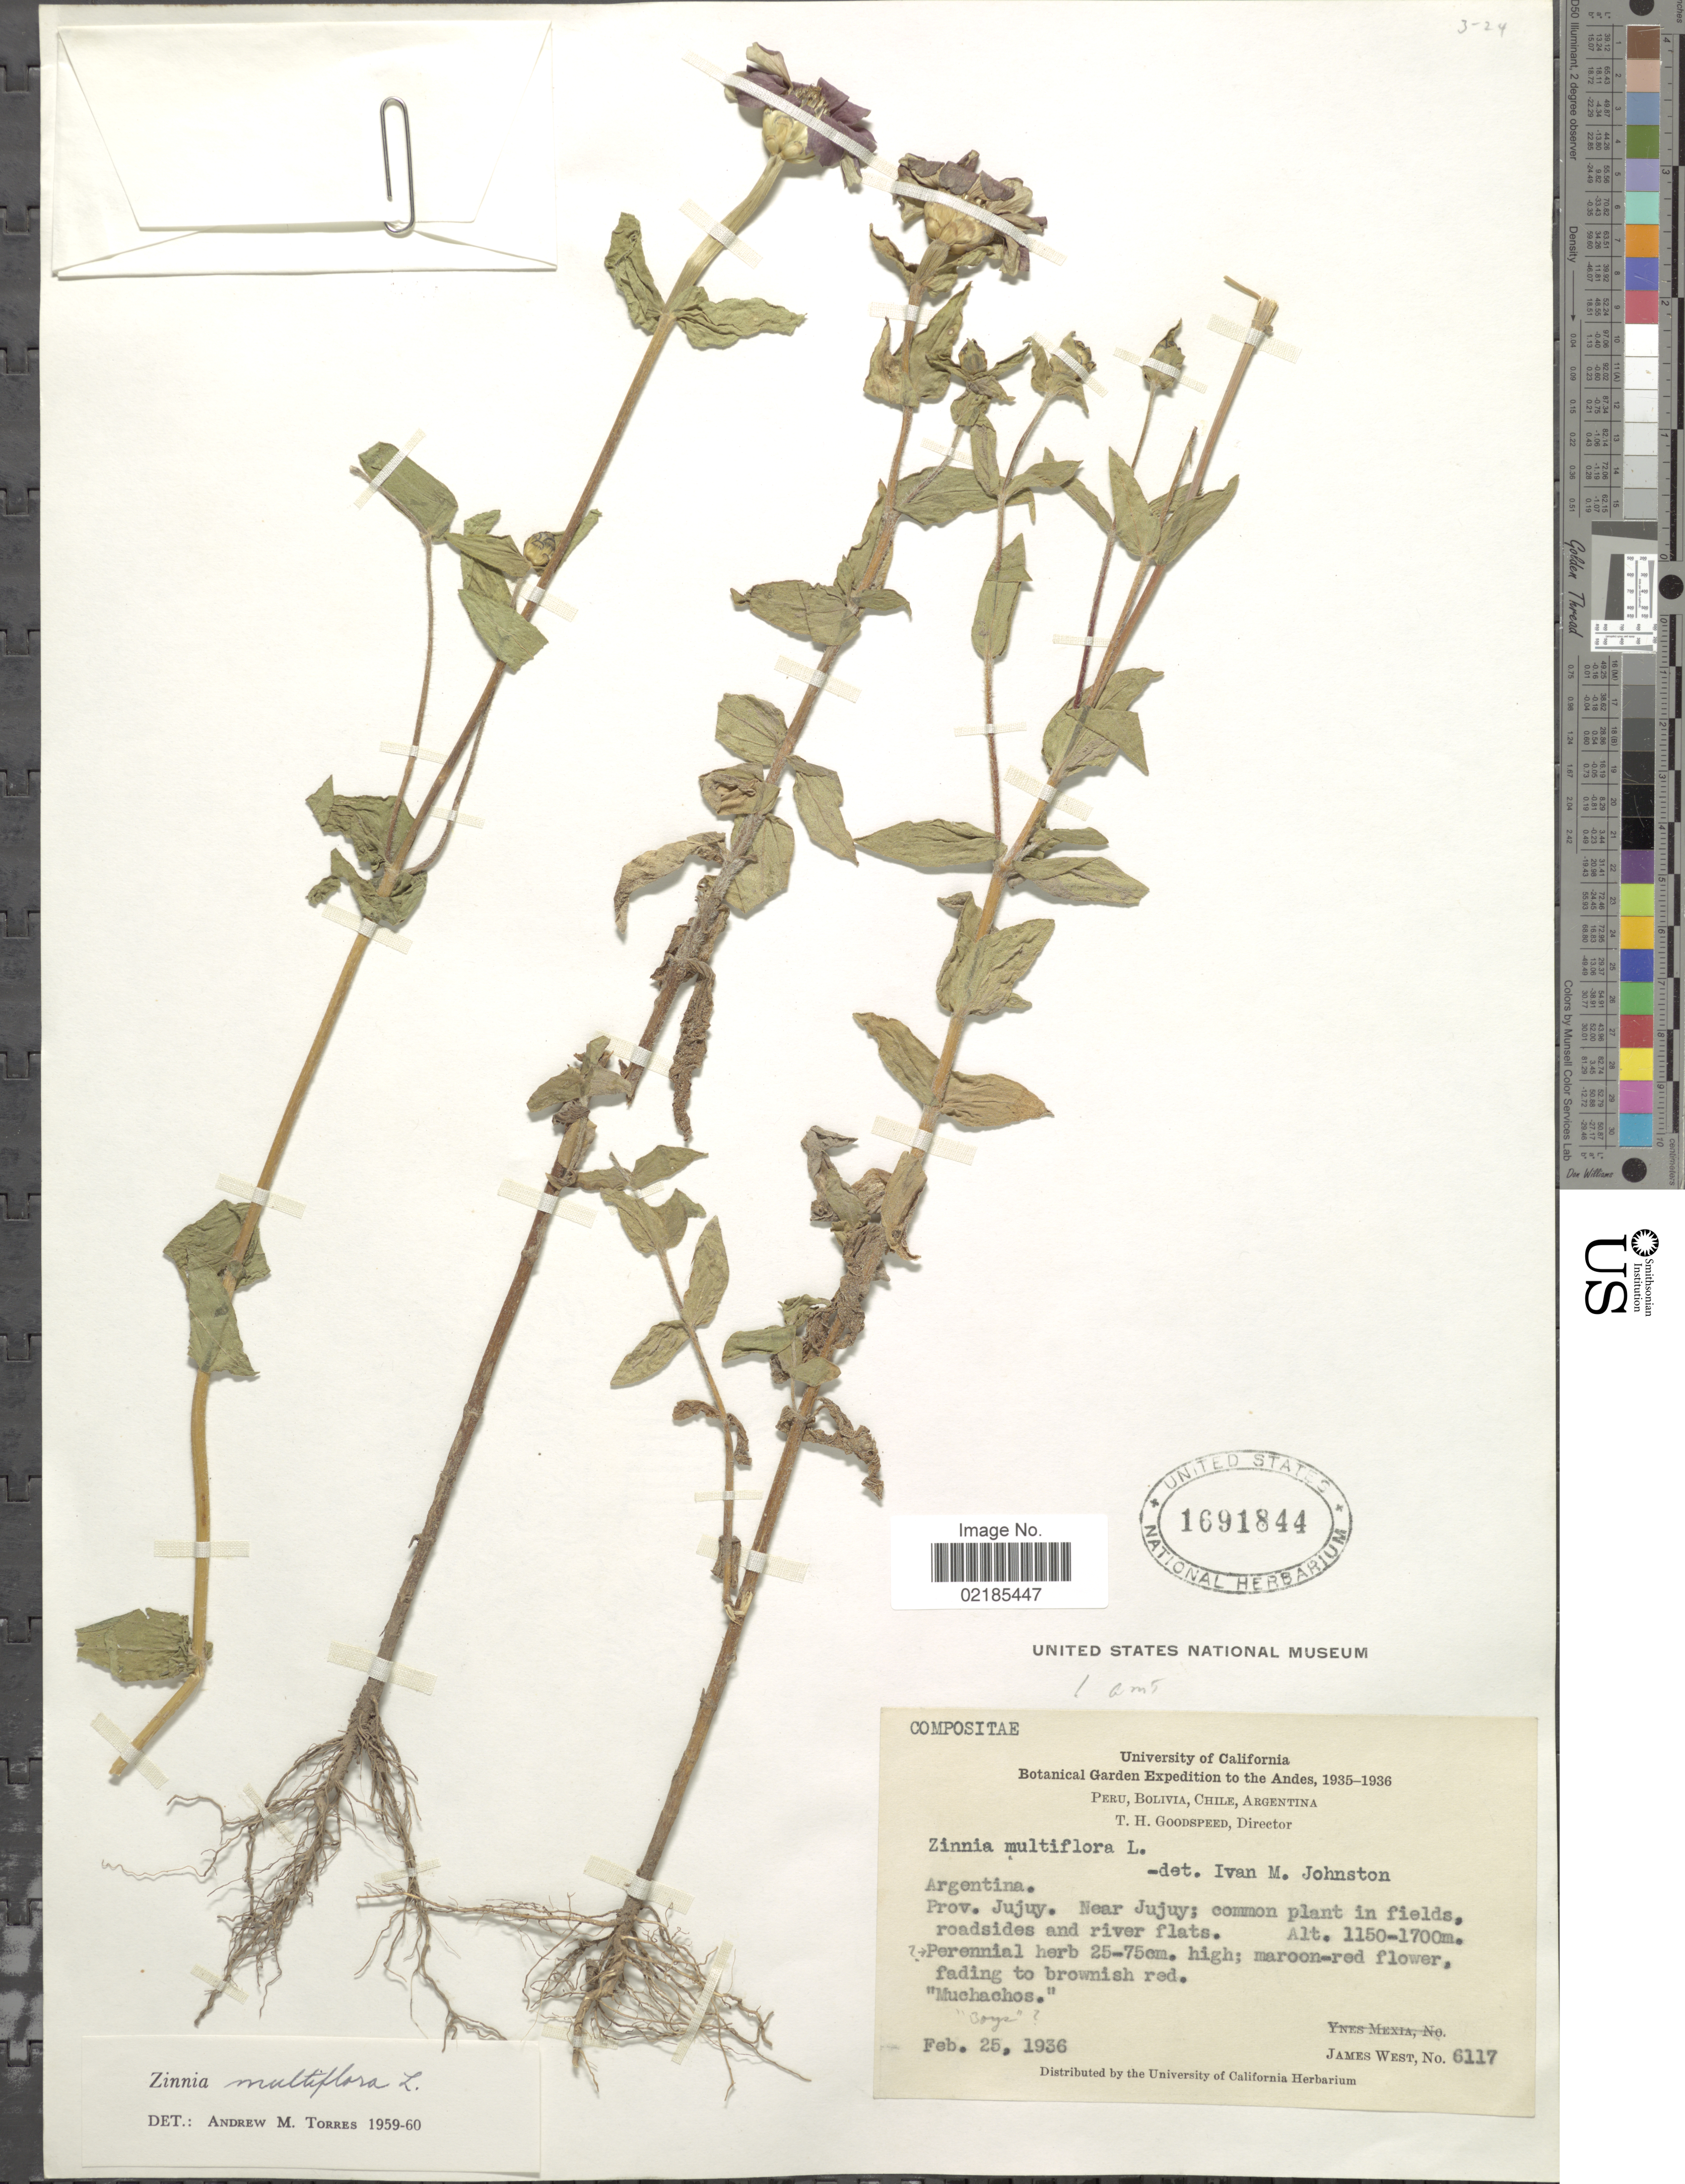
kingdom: Plantae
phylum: Tracheophyta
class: Magnoliopsida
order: Asterales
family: Asteraceae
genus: Zinnia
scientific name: Zinnia multiflora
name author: L.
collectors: J. West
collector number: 6117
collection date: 1936-02-25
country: Argentina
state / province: Jujuy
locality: Near Jujuy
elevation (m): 1150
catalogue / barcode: US 1691844